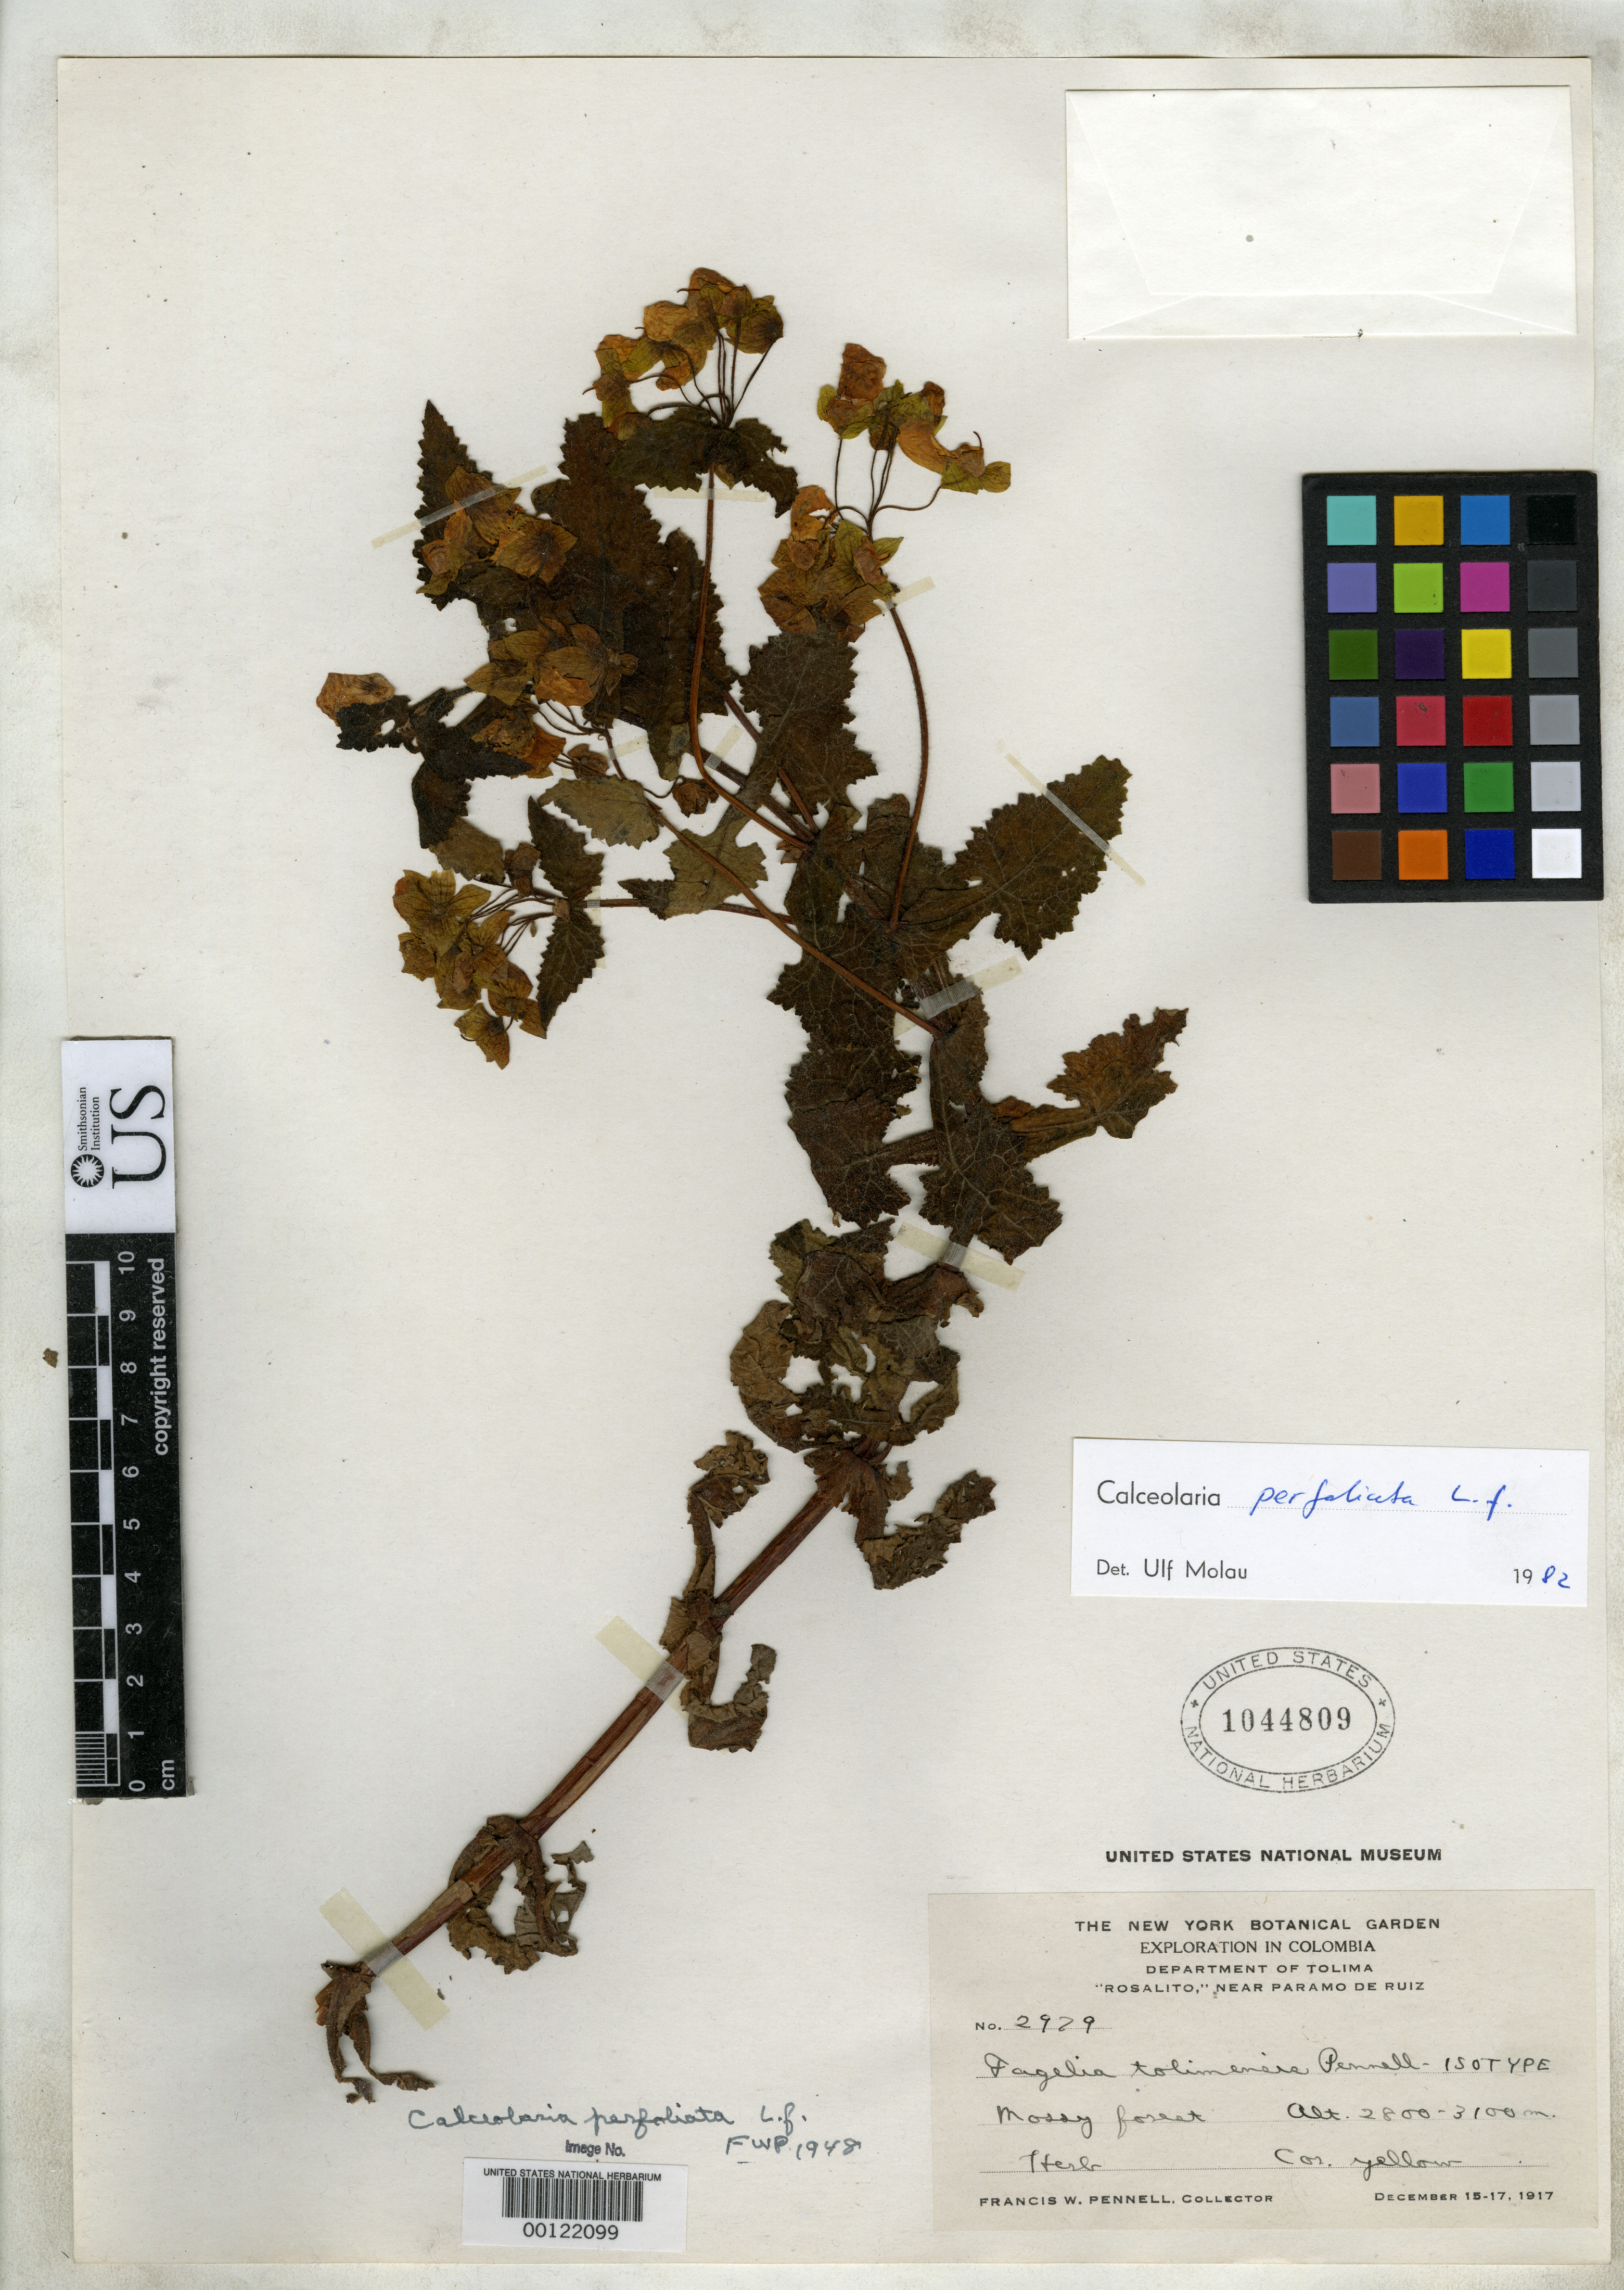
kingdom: Plantae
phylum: Tracheophyta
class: Magnoliopsida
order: Lamiales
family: Calceolariaceae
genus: Fagelia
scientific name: Fagelia tolimensis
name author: Pennell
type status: Isotype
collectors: F. W. Pennell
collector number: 2979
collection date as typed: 15 Dec 1917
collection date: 1917-12-15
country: Colombia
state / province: Tolima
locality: Paramo de Ruiz; "Rosalito".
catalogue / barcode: US 1044809